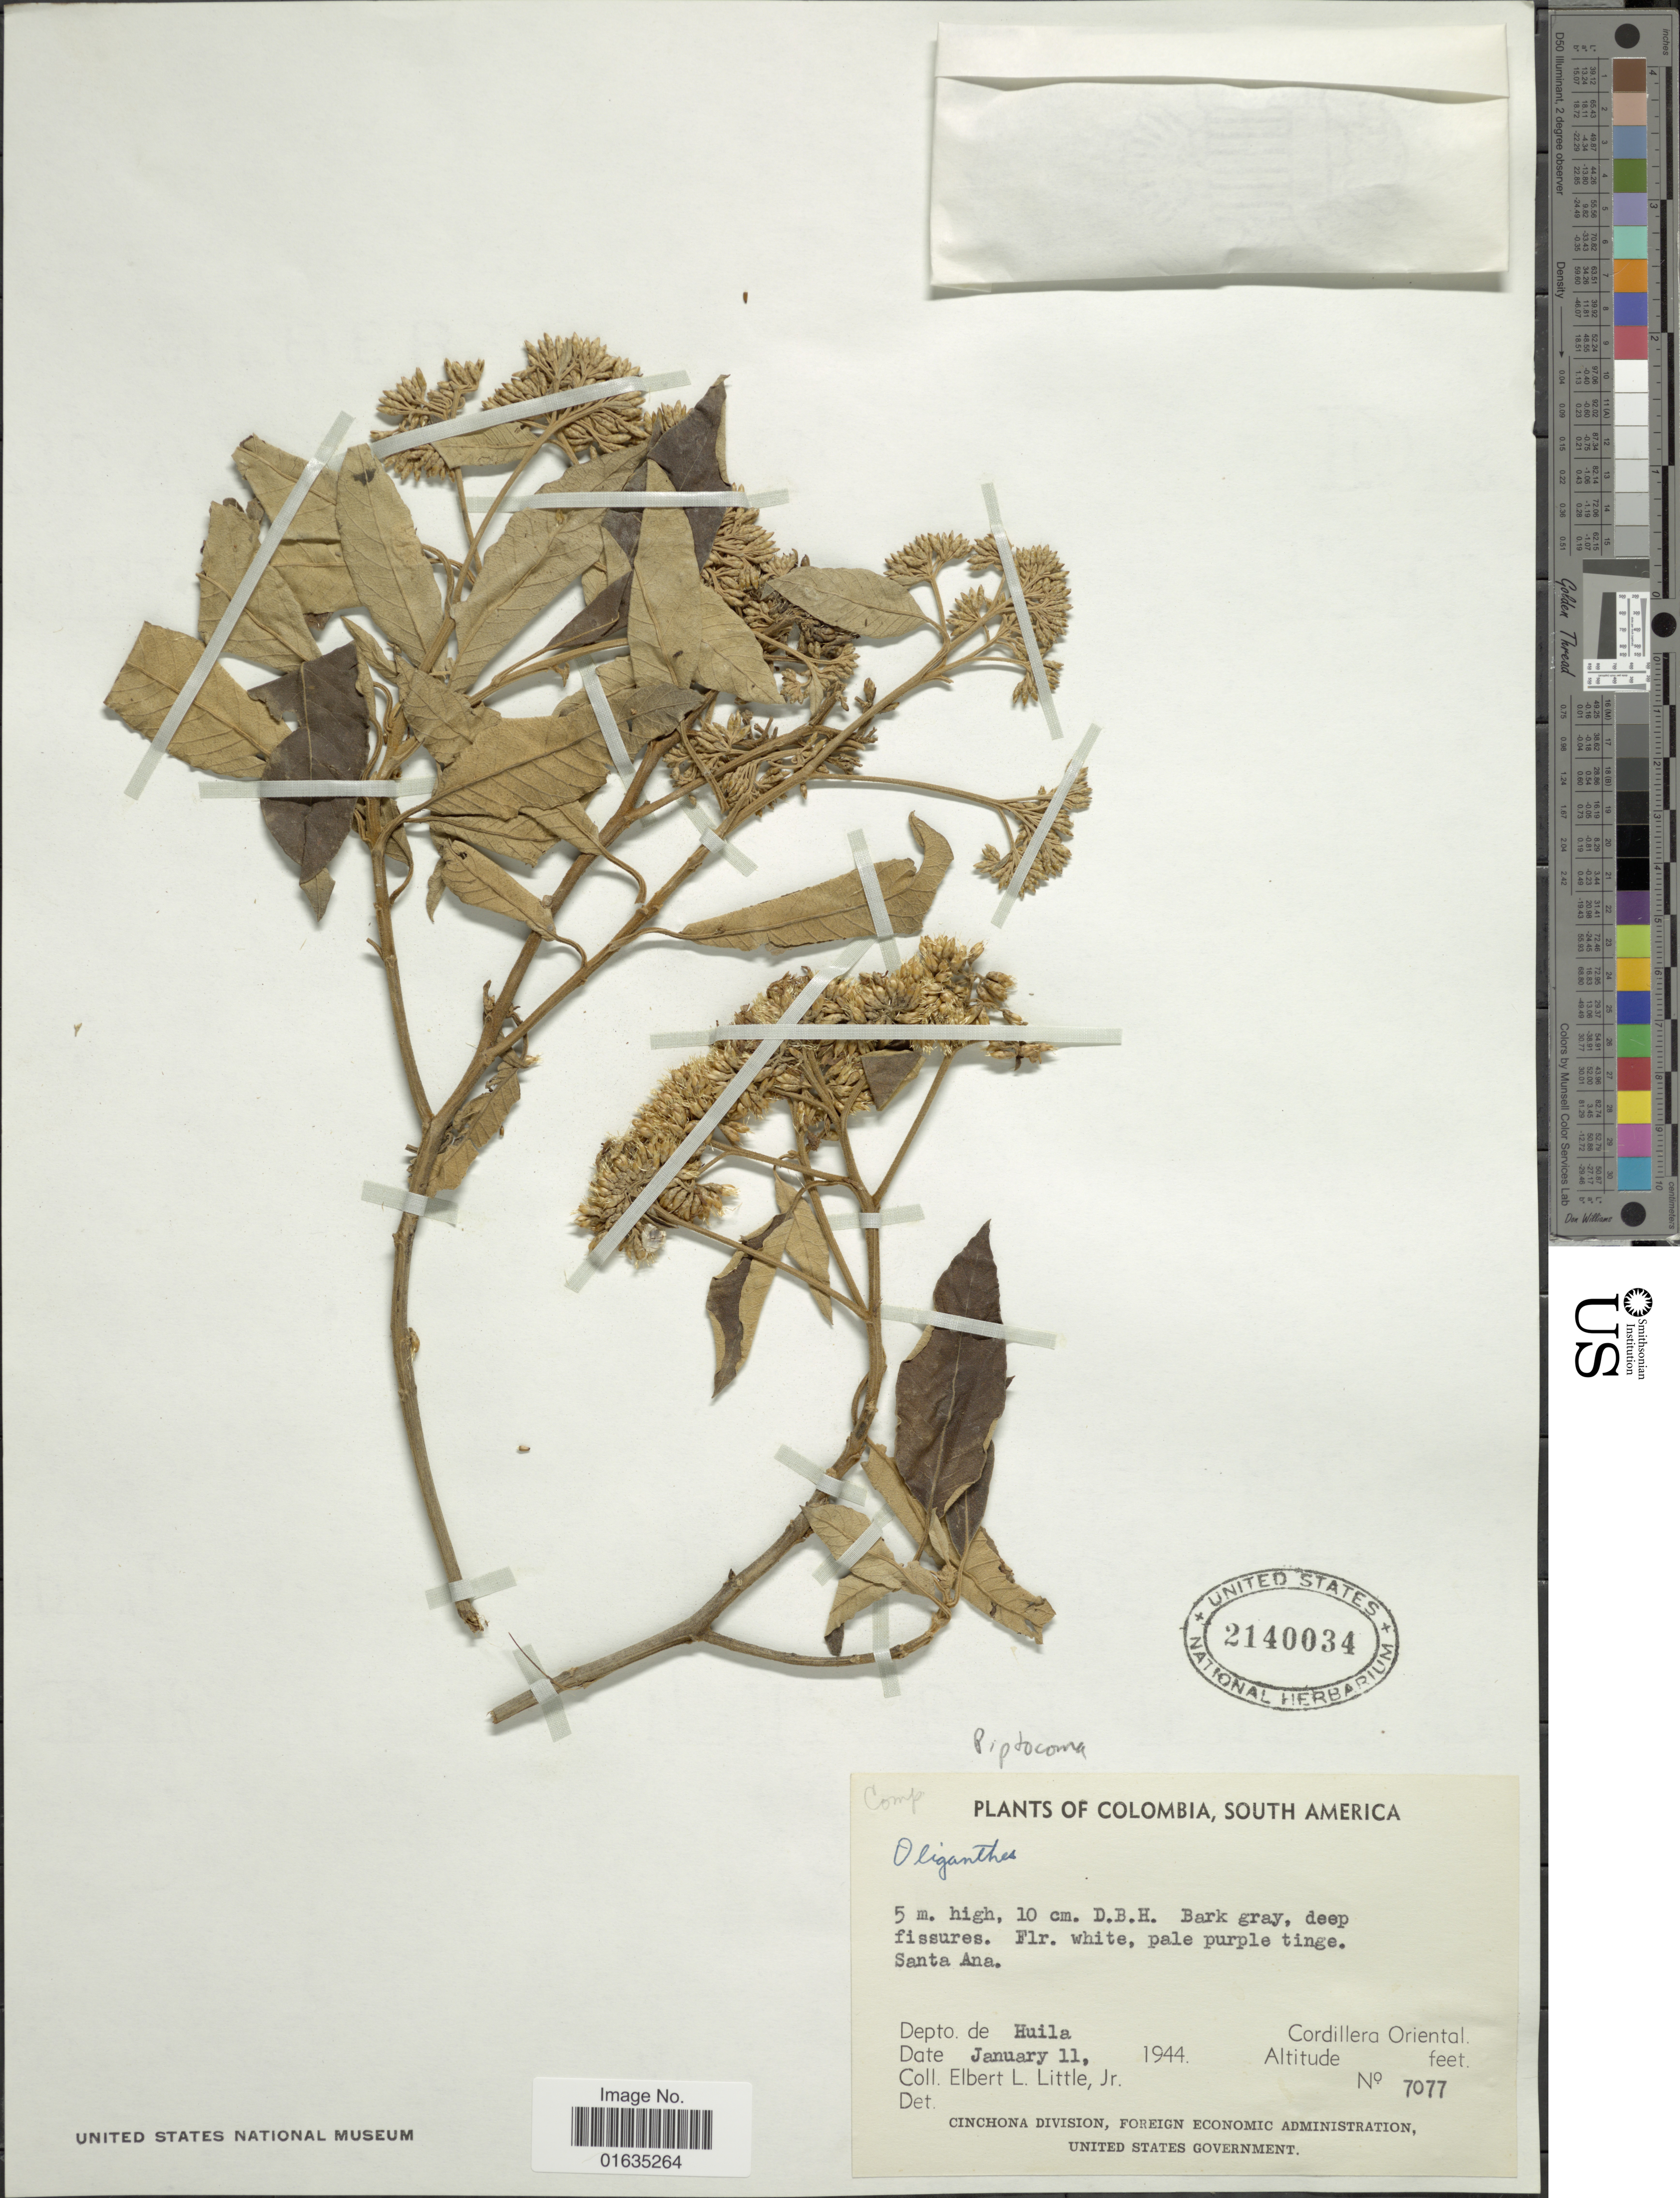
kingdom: Plantae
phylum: Tracheophyta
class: Magnoliopsida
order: Asterales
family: Asteraceae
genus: Piptocoma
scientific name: Piptocoma sp.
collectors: E. L. Little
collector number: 7077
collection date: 1944-01-11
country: Colombia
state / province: Huila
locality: South America, Cordillera Oriental, Santa Ana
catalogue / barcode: US 2140034